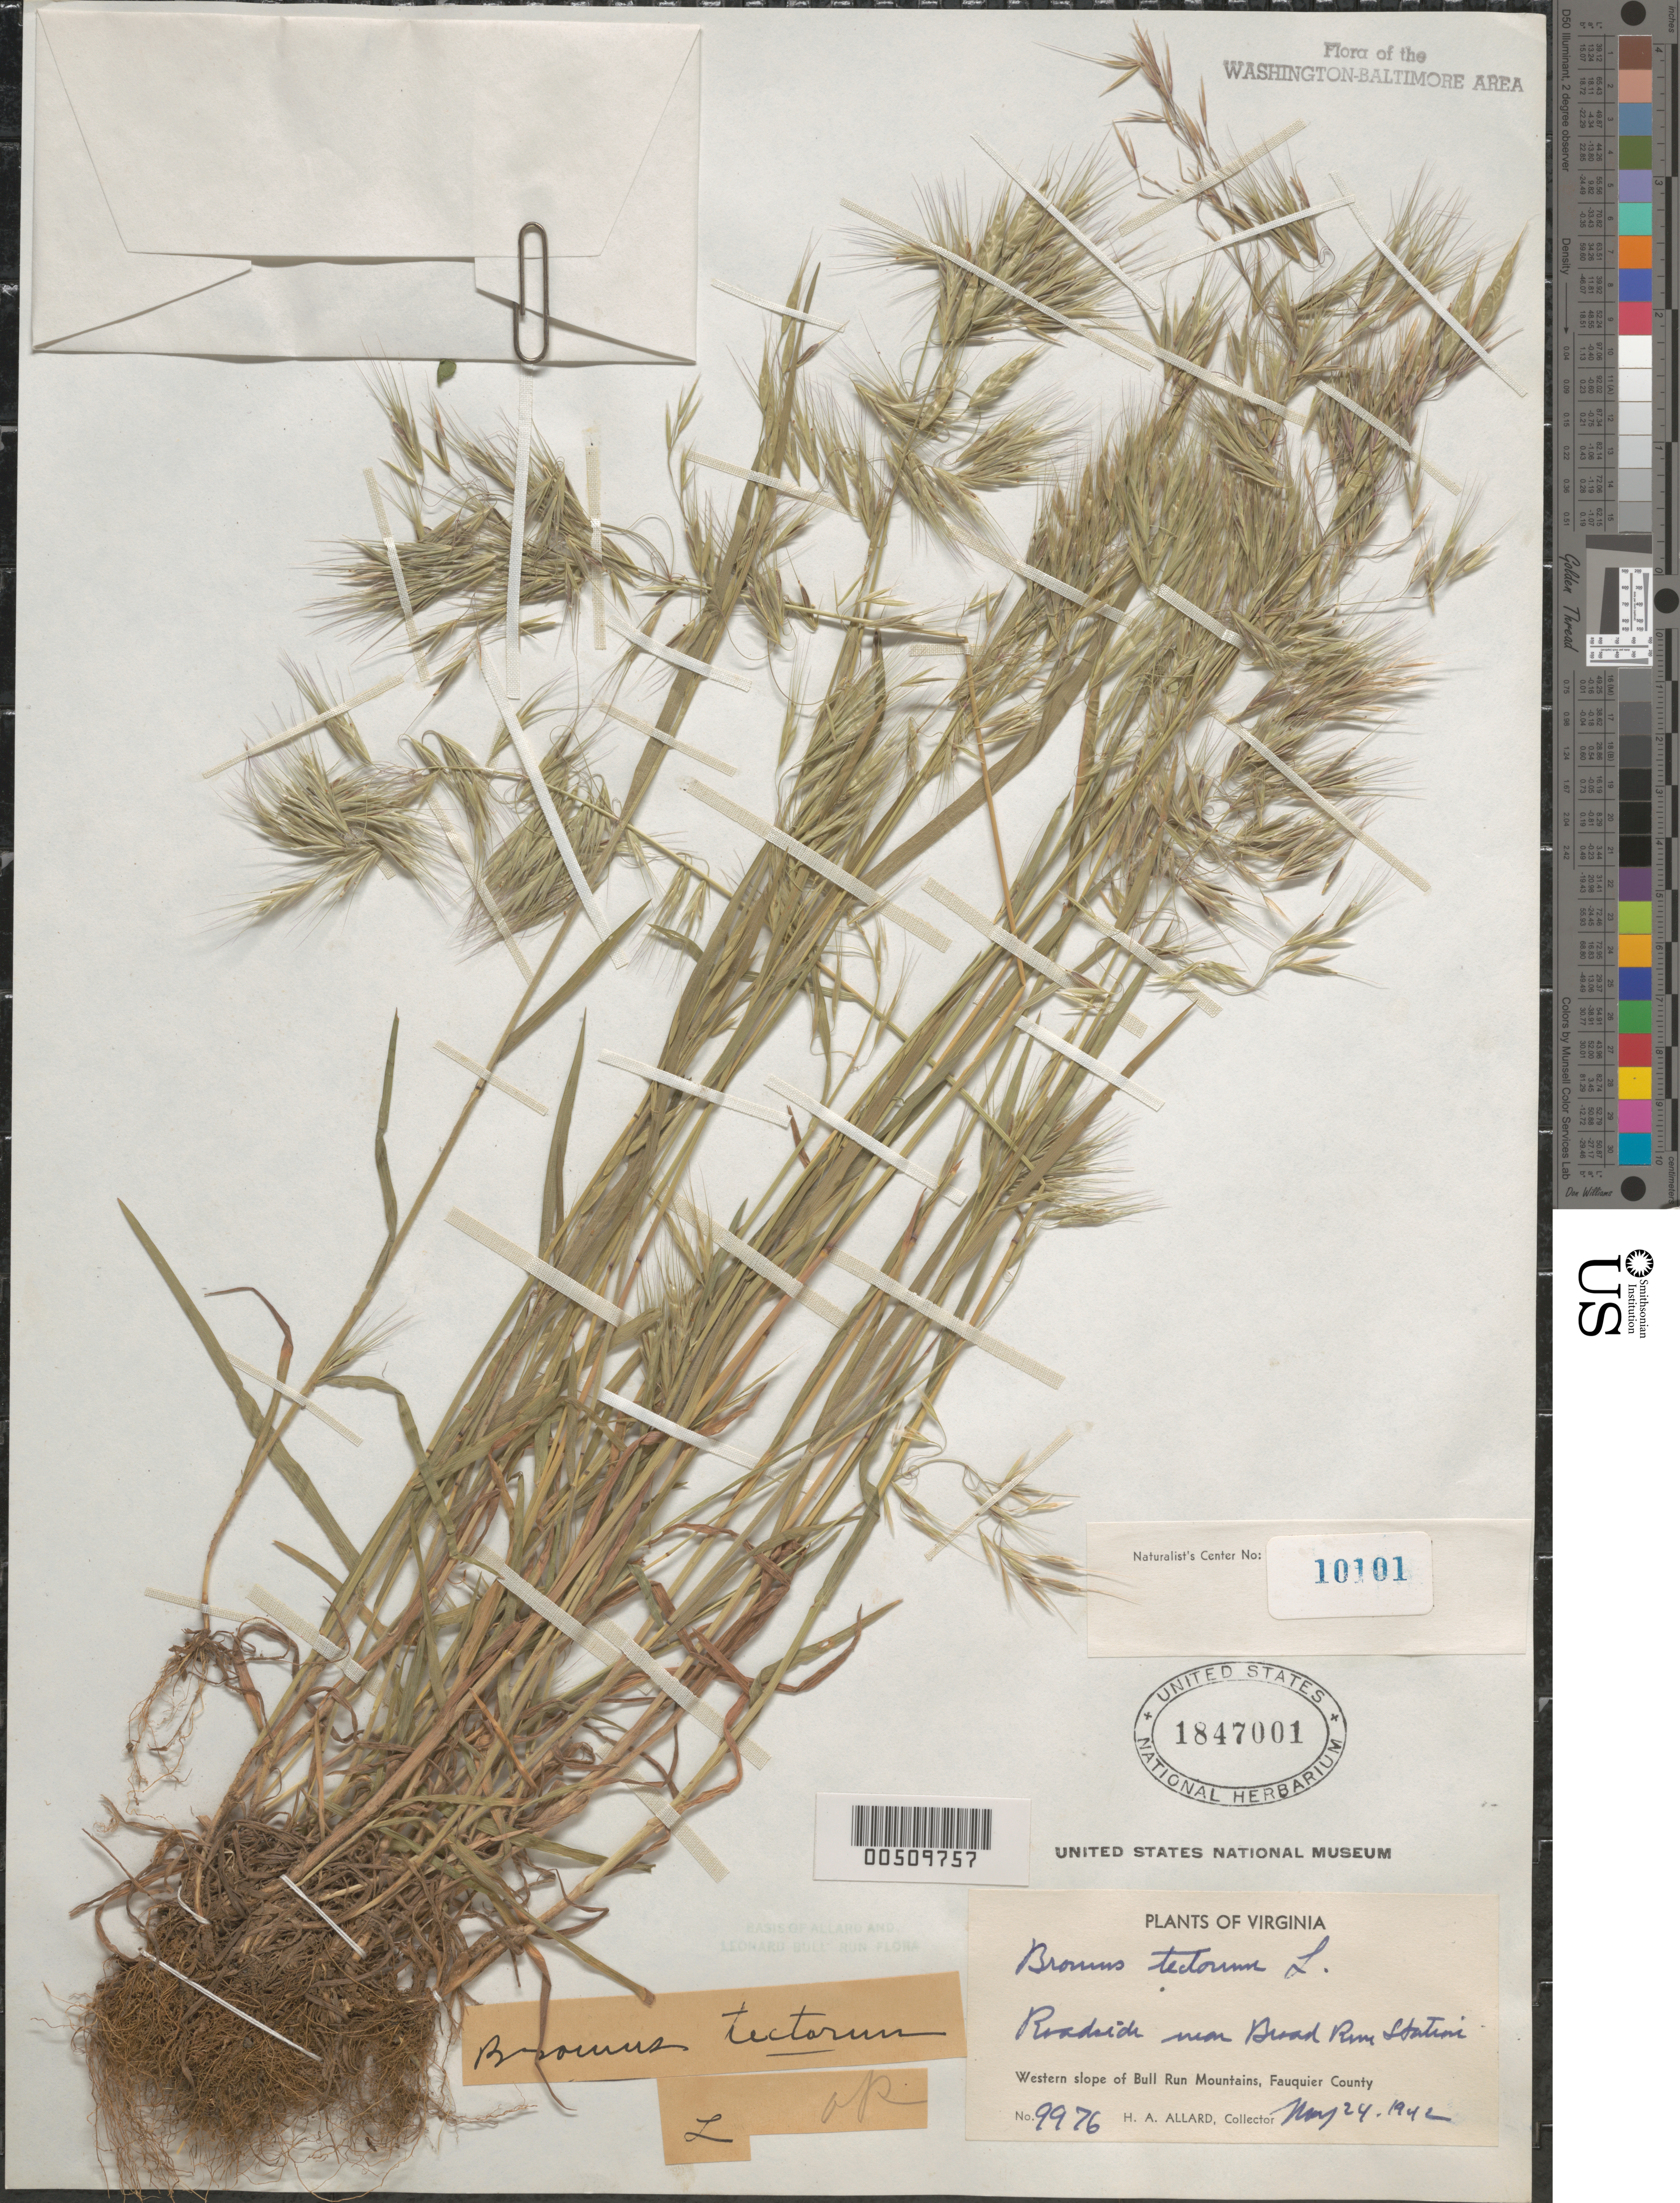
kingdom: Plantae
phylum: Tracheophyta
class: Liliopsida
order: Poales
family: Poaceae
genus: Bromus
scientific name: Bromus tectorum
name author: L.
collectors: H. A. Allard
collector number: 9976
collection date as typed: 24 May 1942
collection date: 1942-05-24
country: United States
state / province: Virginia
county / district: Fauquier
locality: Bull Run Mts., Broad Run Station Bull Run Mts.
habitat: Roadside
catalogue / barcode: US 1847001